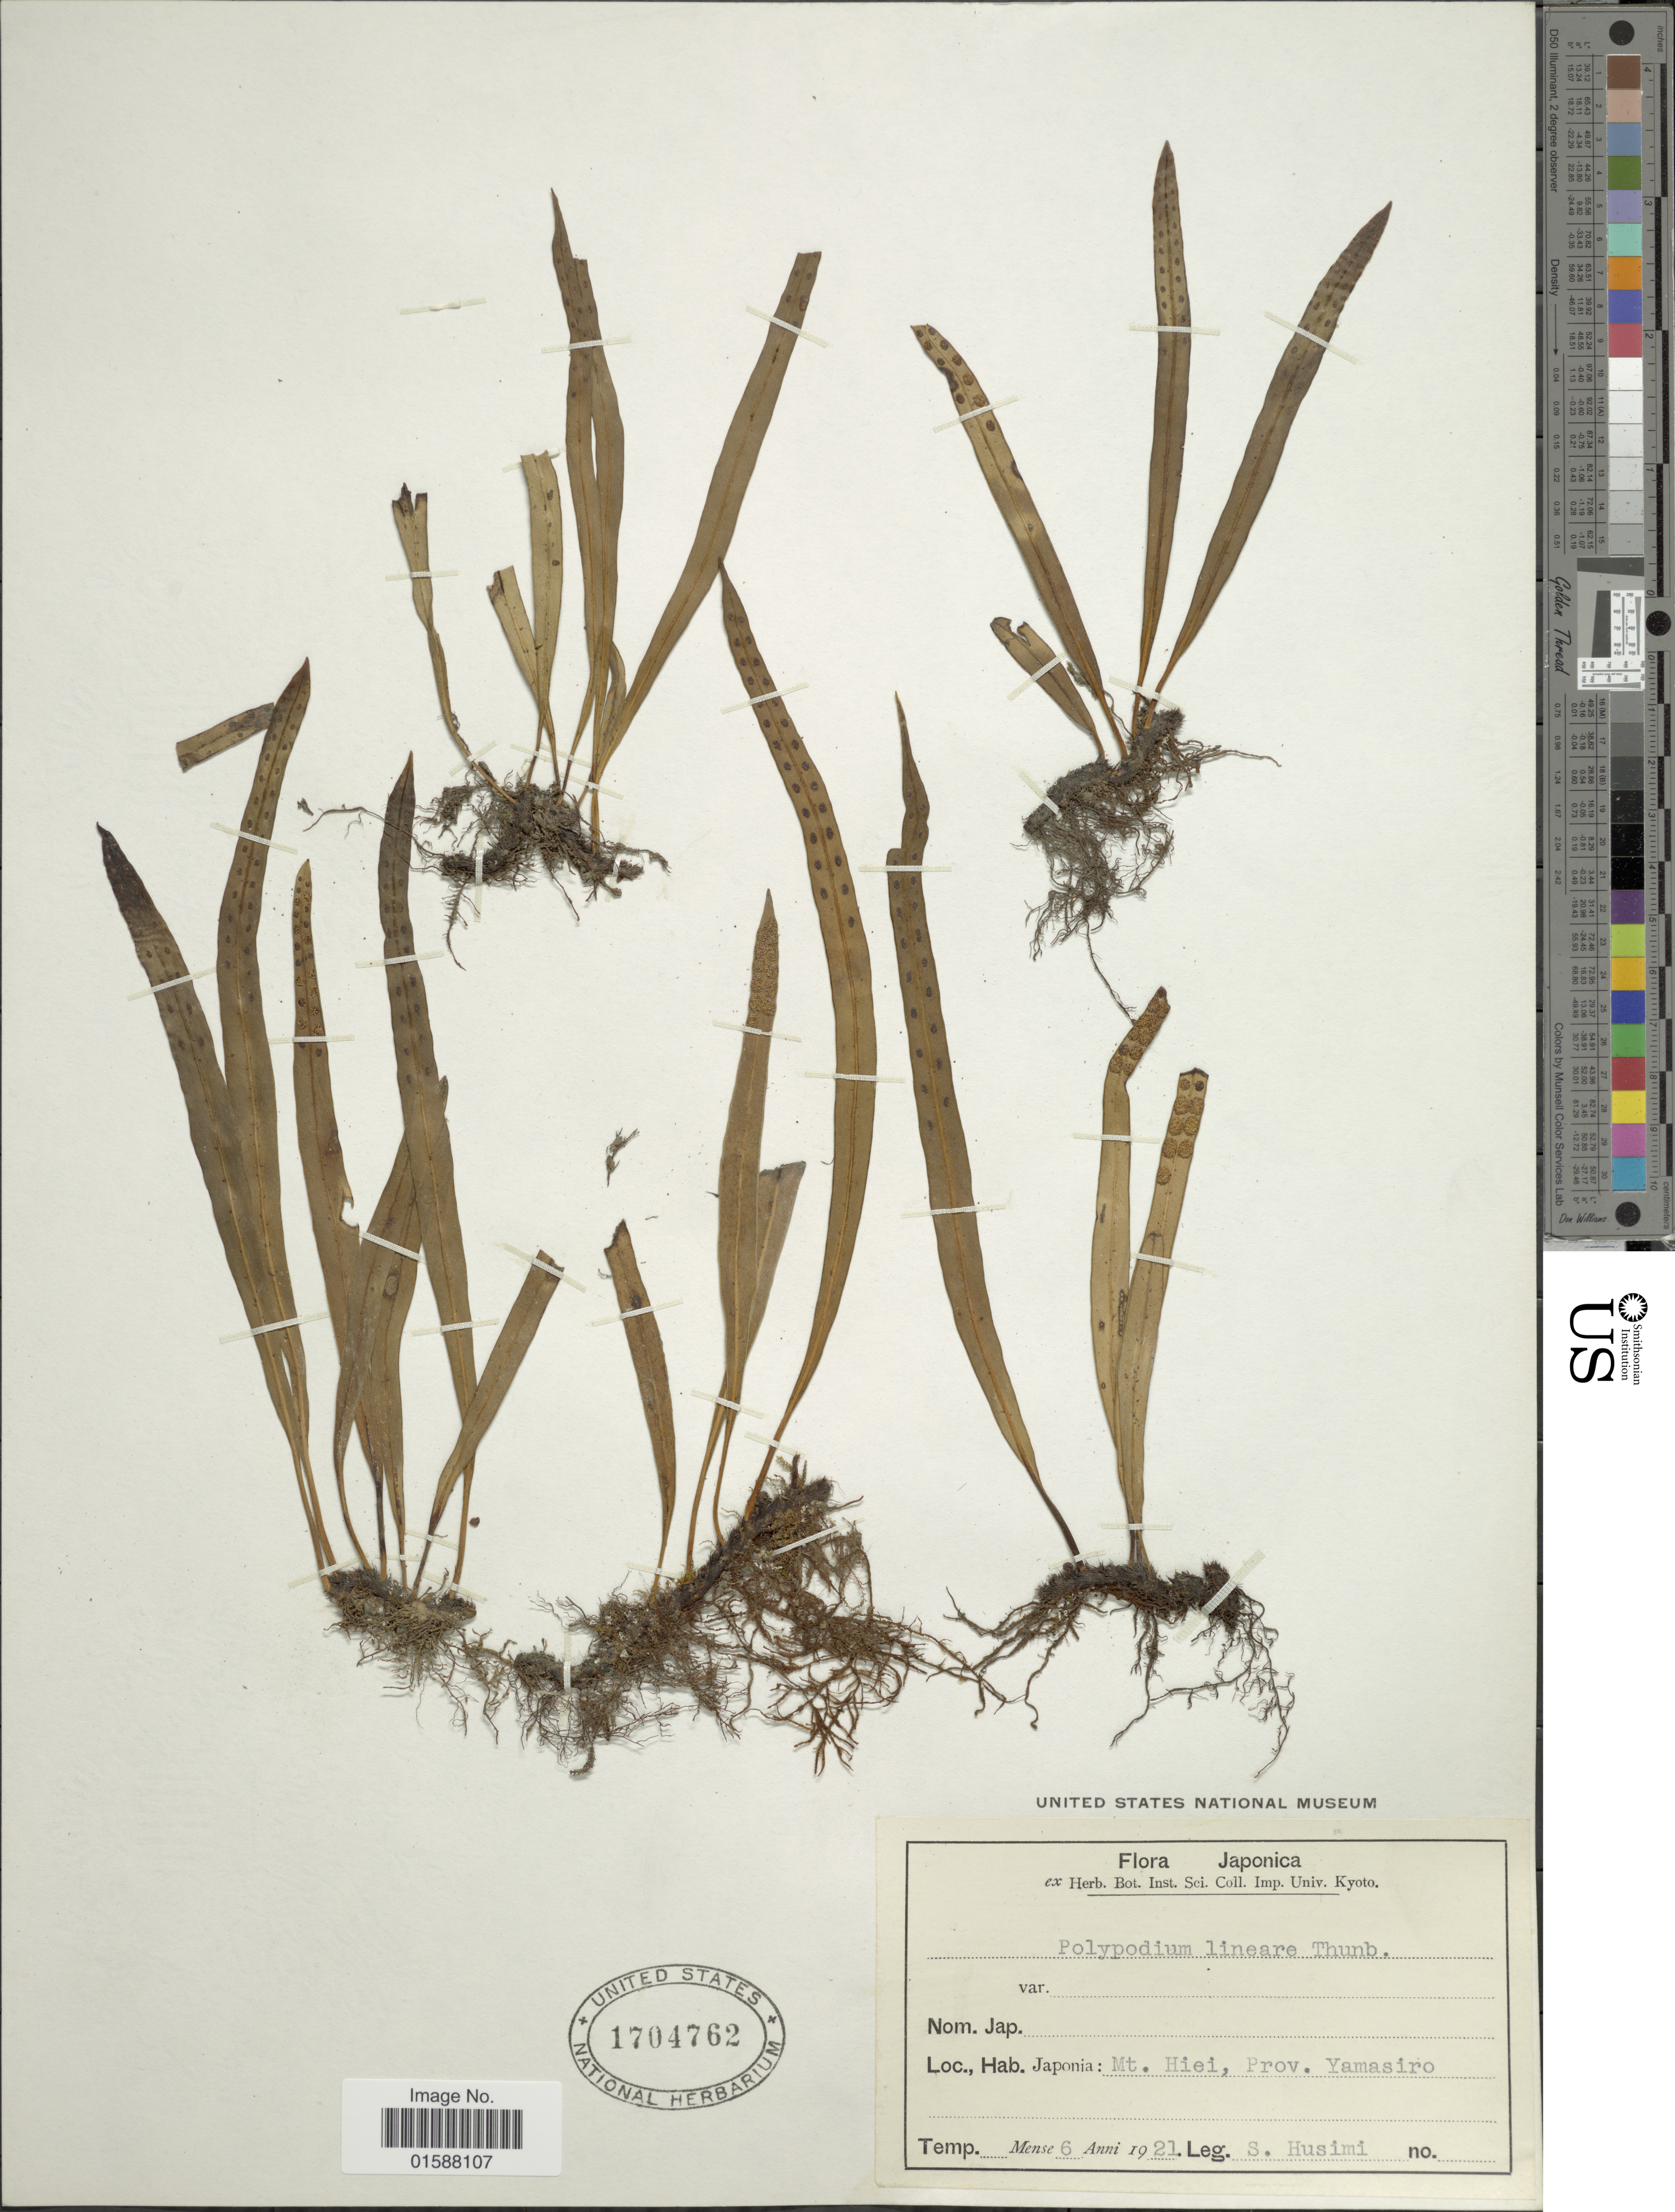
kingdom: Plantae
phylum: Tracheophyta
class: Polypodiopsida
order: Polypodiales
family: Polypodiaceae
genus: Lepisorus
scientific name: Lepisorus thunbergianus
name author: (Kaulf.) Ching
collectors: S. Husimi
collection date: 1921-06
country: Japan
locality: Mt. Hiei, Prov. Yamasiro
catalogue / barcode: US 1704762